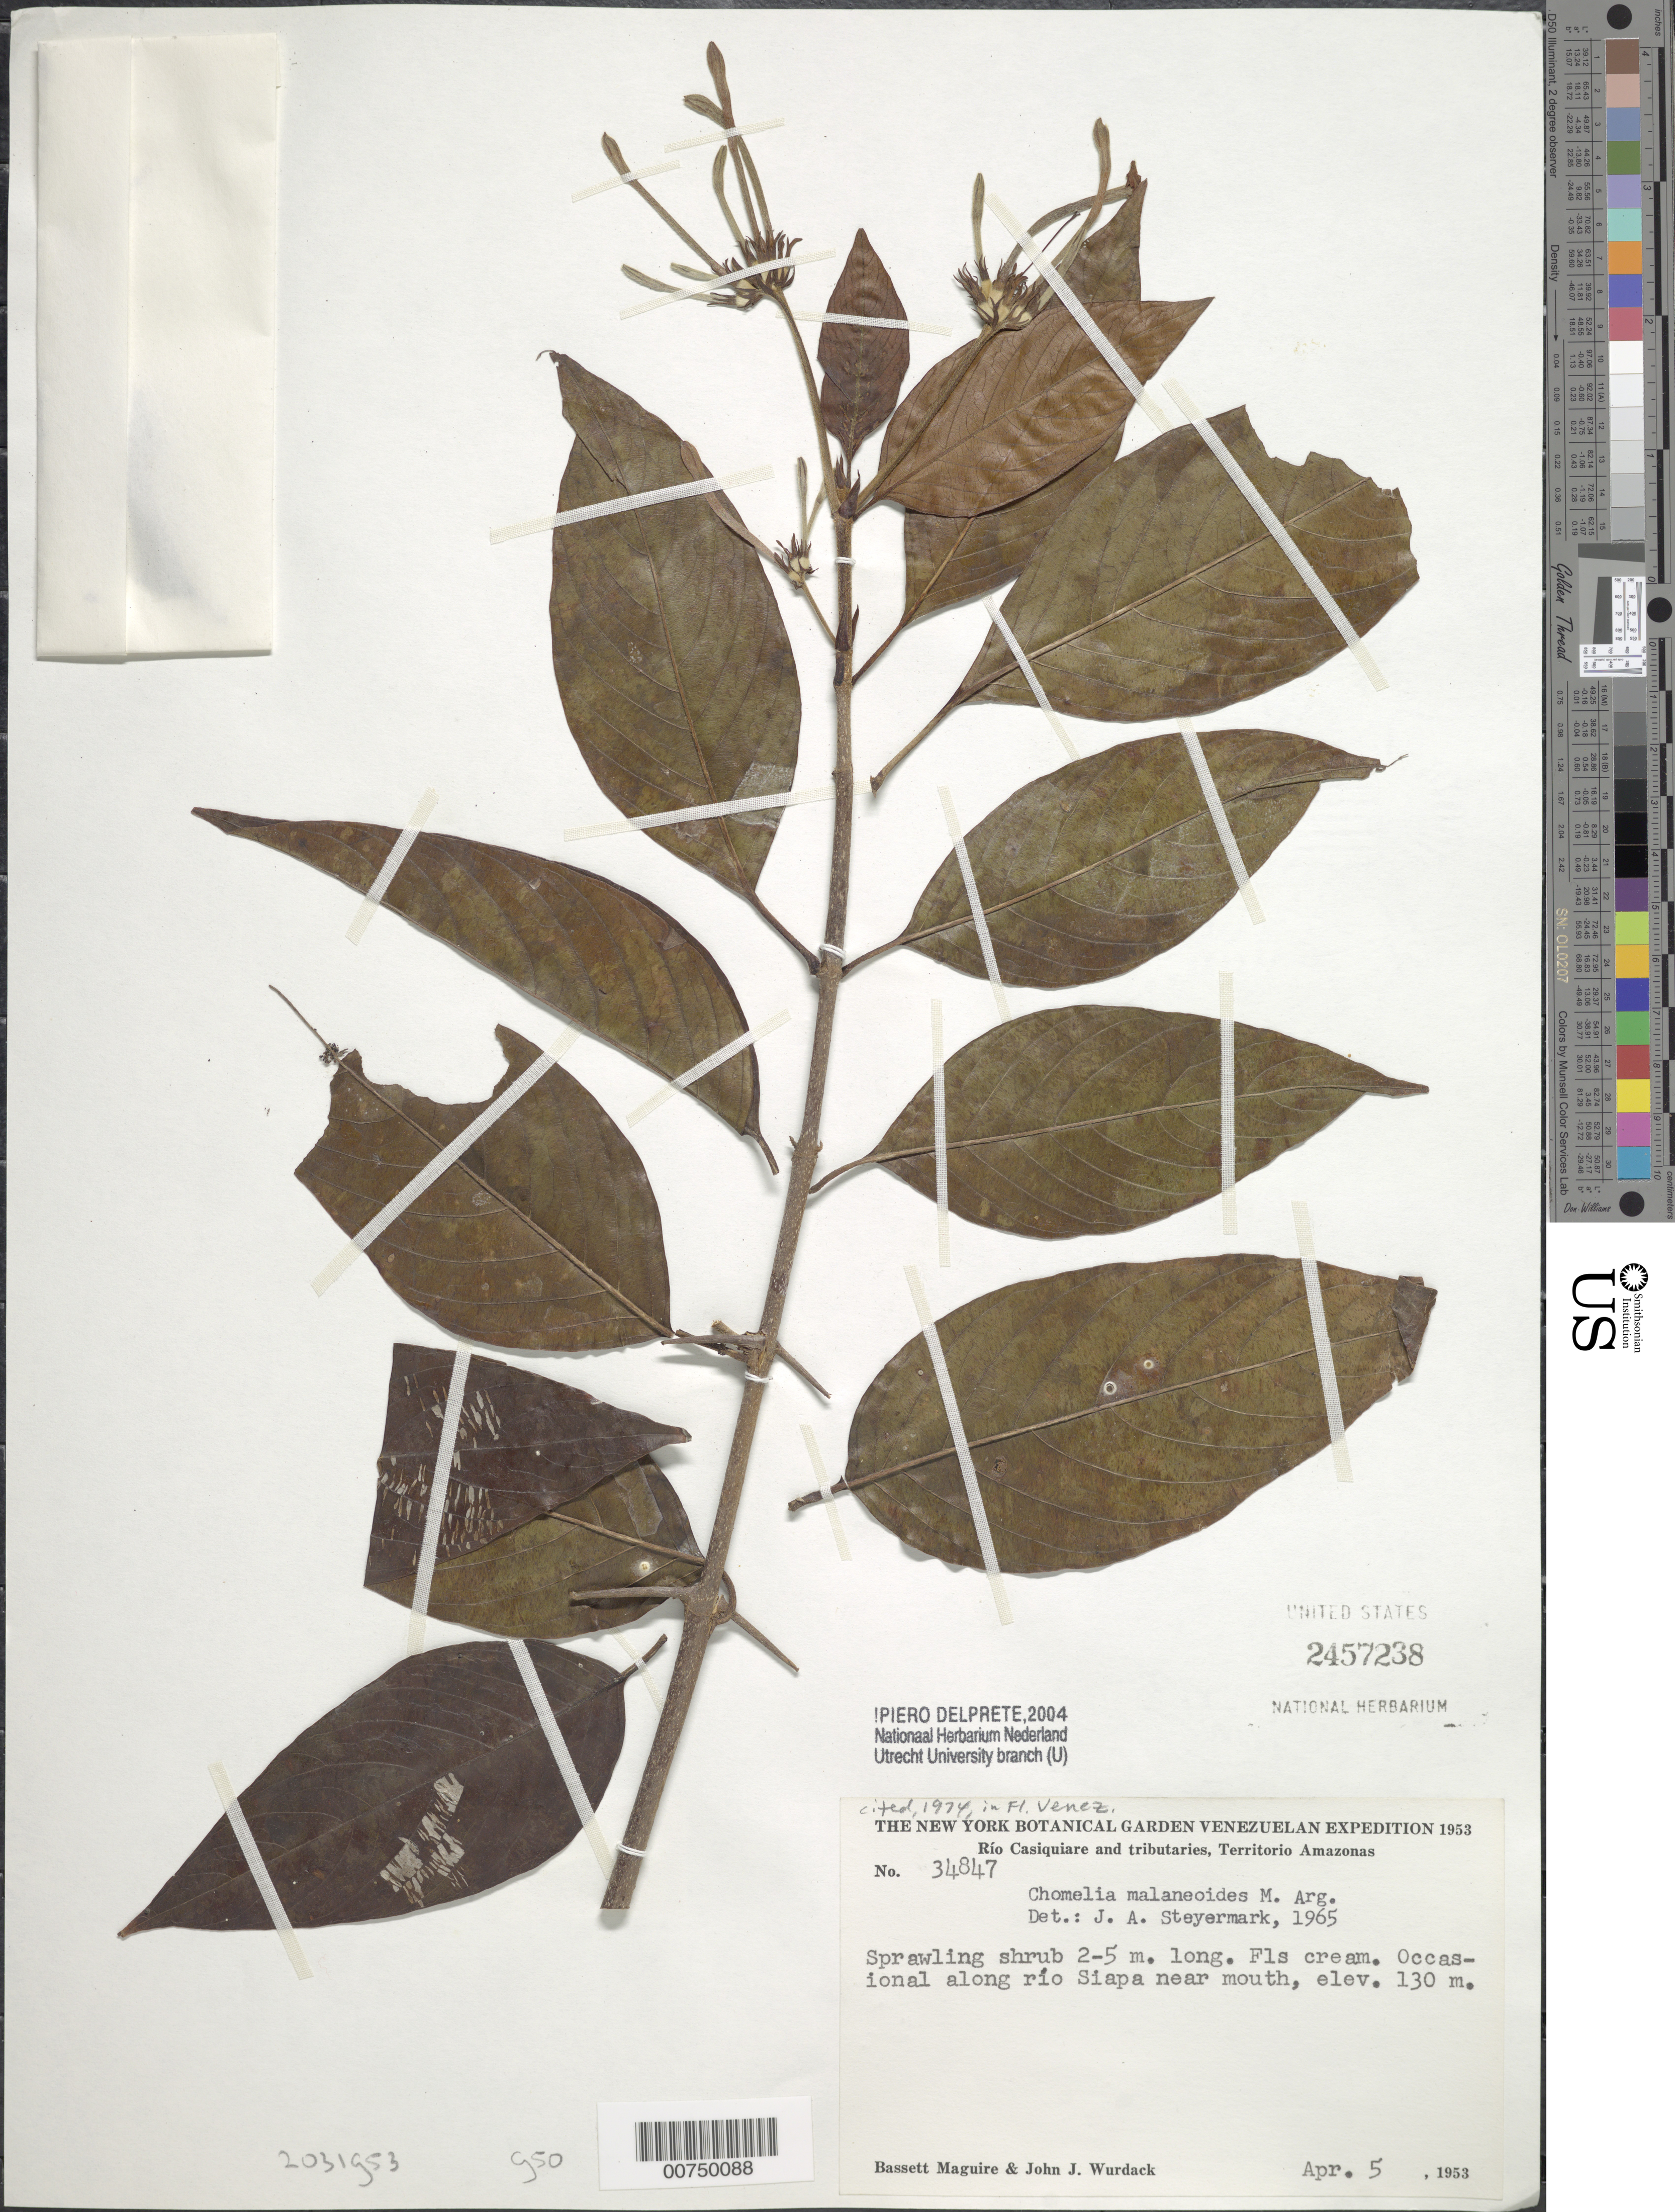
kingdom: Plantae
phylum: Tracheophyta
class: Magnoliopsida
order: Gentianales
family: Rubiaceae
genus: Chomelia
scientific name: Chomelia malaneoides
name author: Müll. Arg.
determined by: Steyermark, Julian A., (VEN)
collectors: B. Maguire & J. J. Wurdack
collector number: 34847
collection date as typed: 5-Apr-53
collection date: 1953-04-05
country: Venezuela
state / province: Amazonas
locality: Río Siapa, Río Casiquiare, near mouth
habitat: Along río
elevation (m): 130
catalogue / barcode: US 2257238